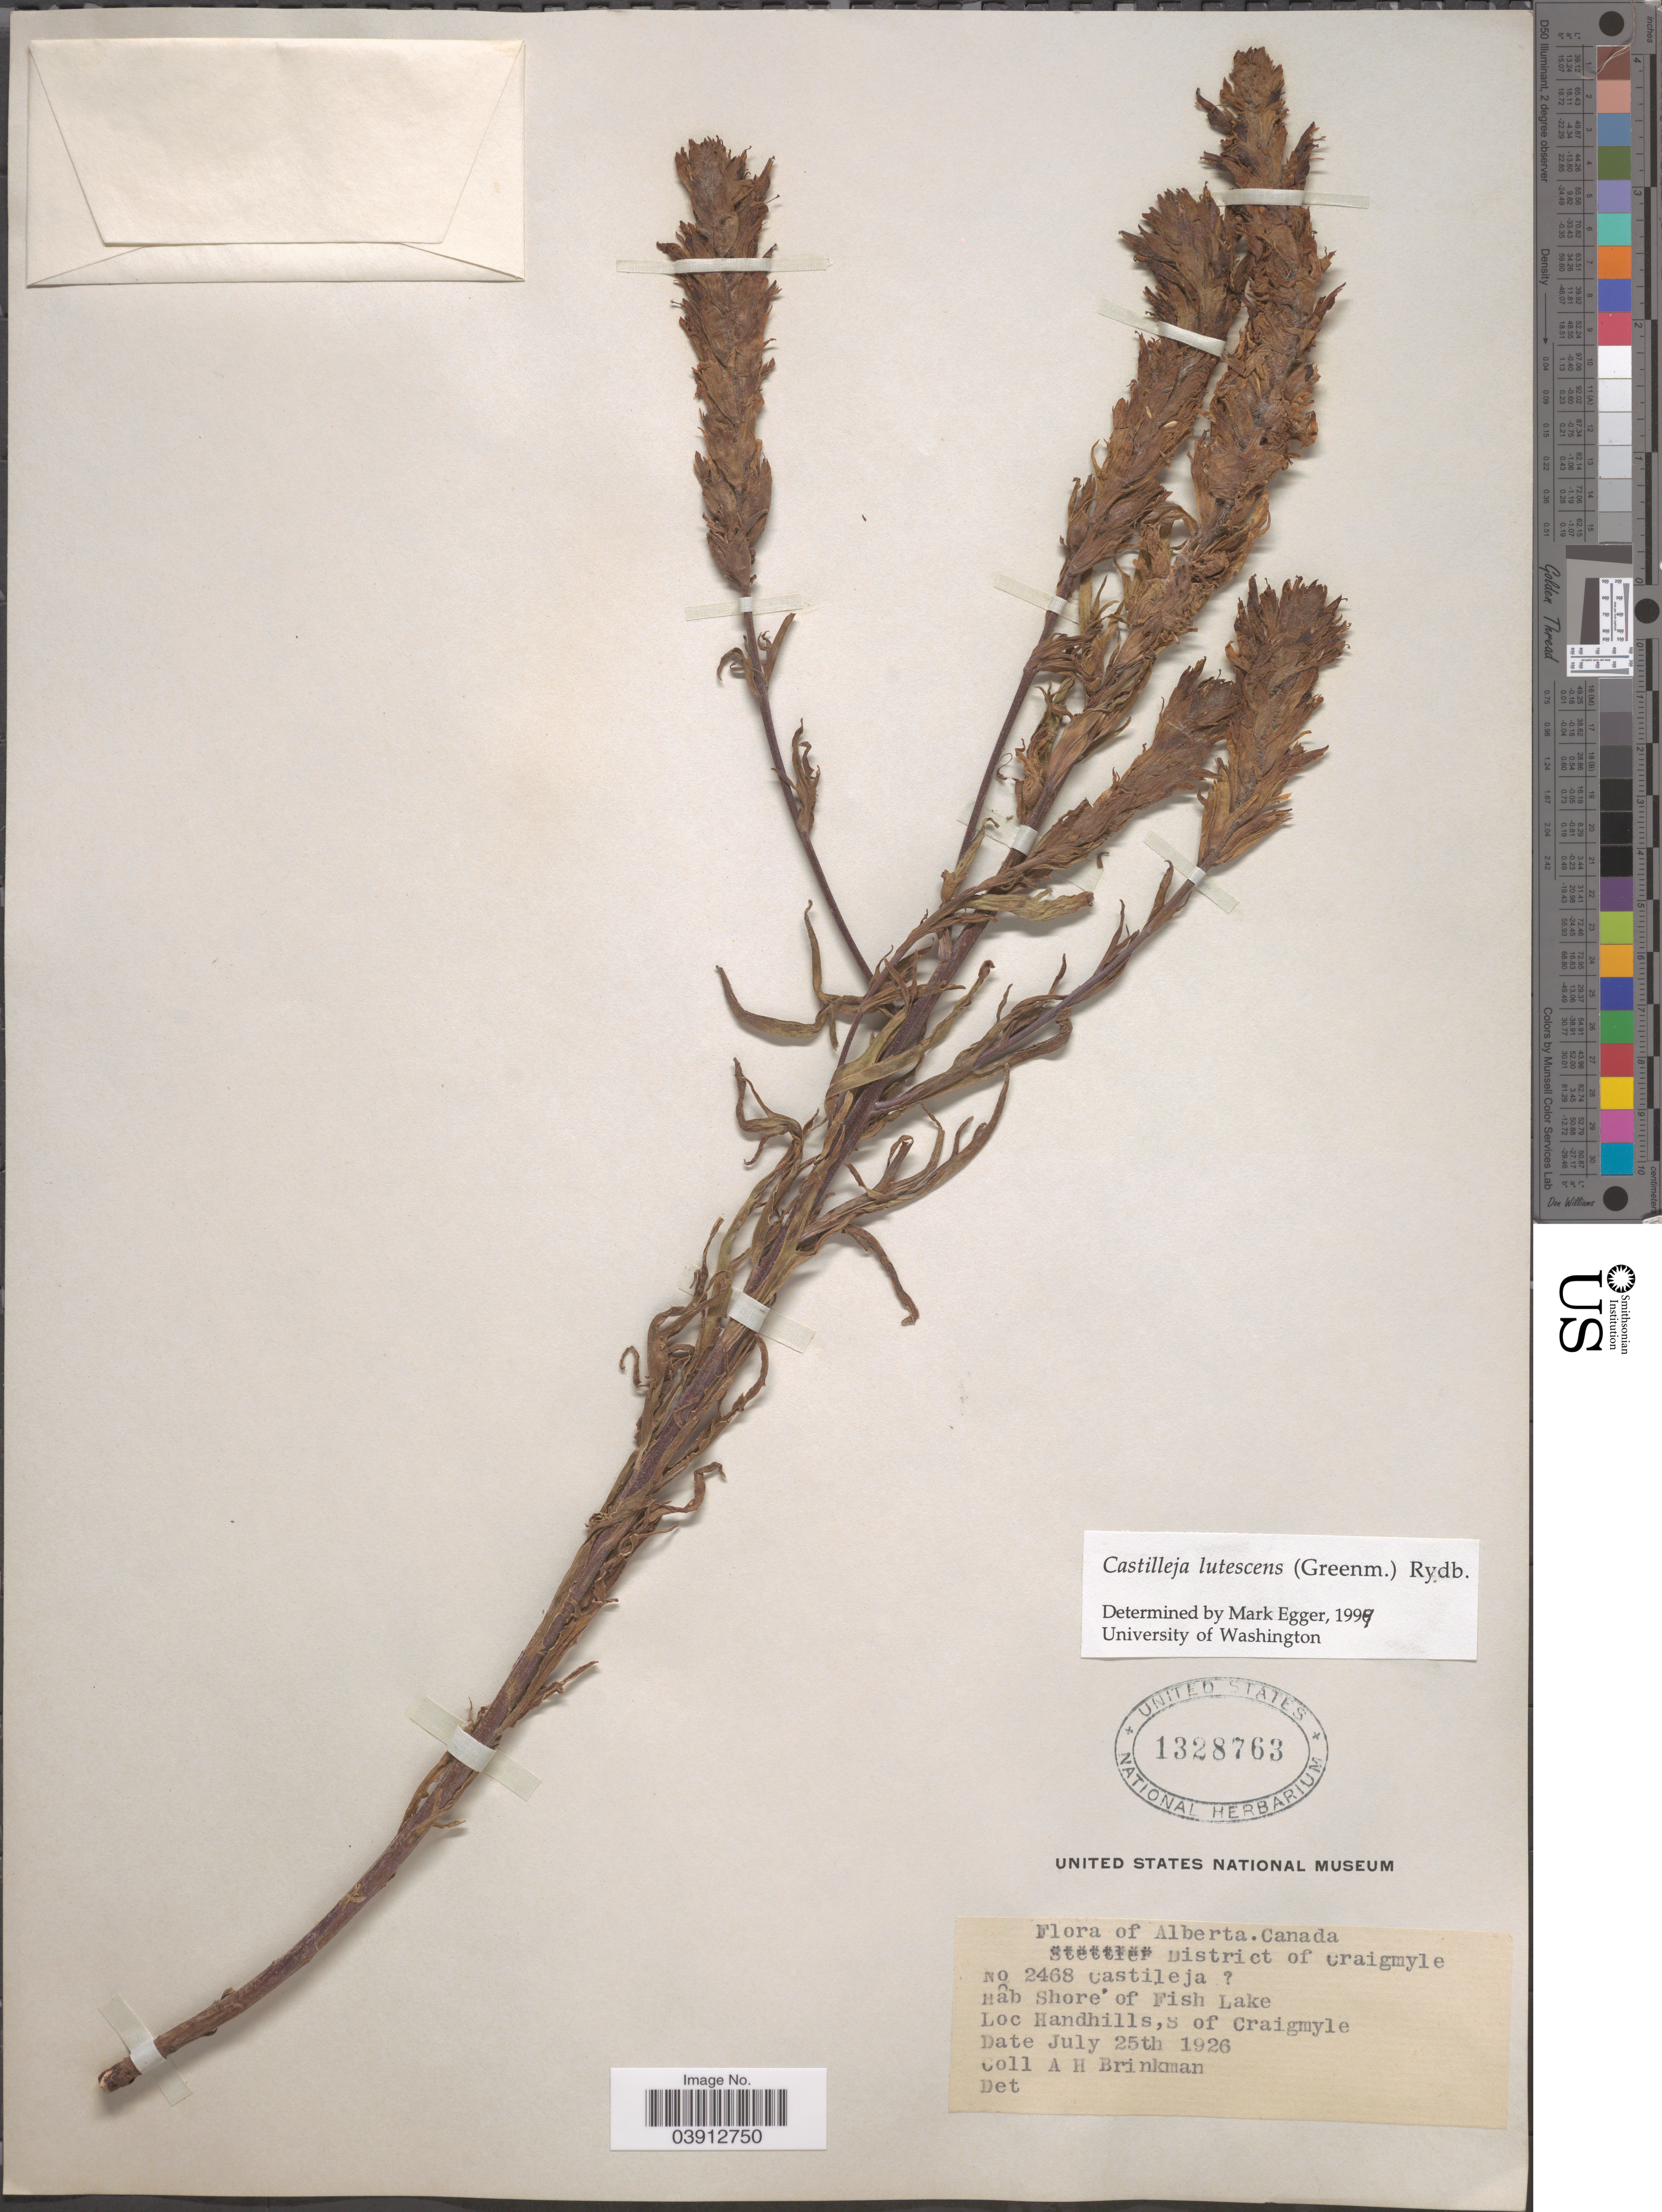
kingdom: Plantae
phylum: Tracheophyta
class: Magnoliopsida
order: Lamiales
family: Orobanchaceae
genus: Castilleja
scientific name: Castilleja lutescens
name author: (Greenm.) Rydb.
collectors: A. Brinkman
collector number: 2468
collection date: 1926-07-25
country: Canada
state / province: Alberta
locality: District of Craigmyle. Shore of Fish Lake. Handhills, S of Craigmyle.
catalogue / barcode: US 1328763